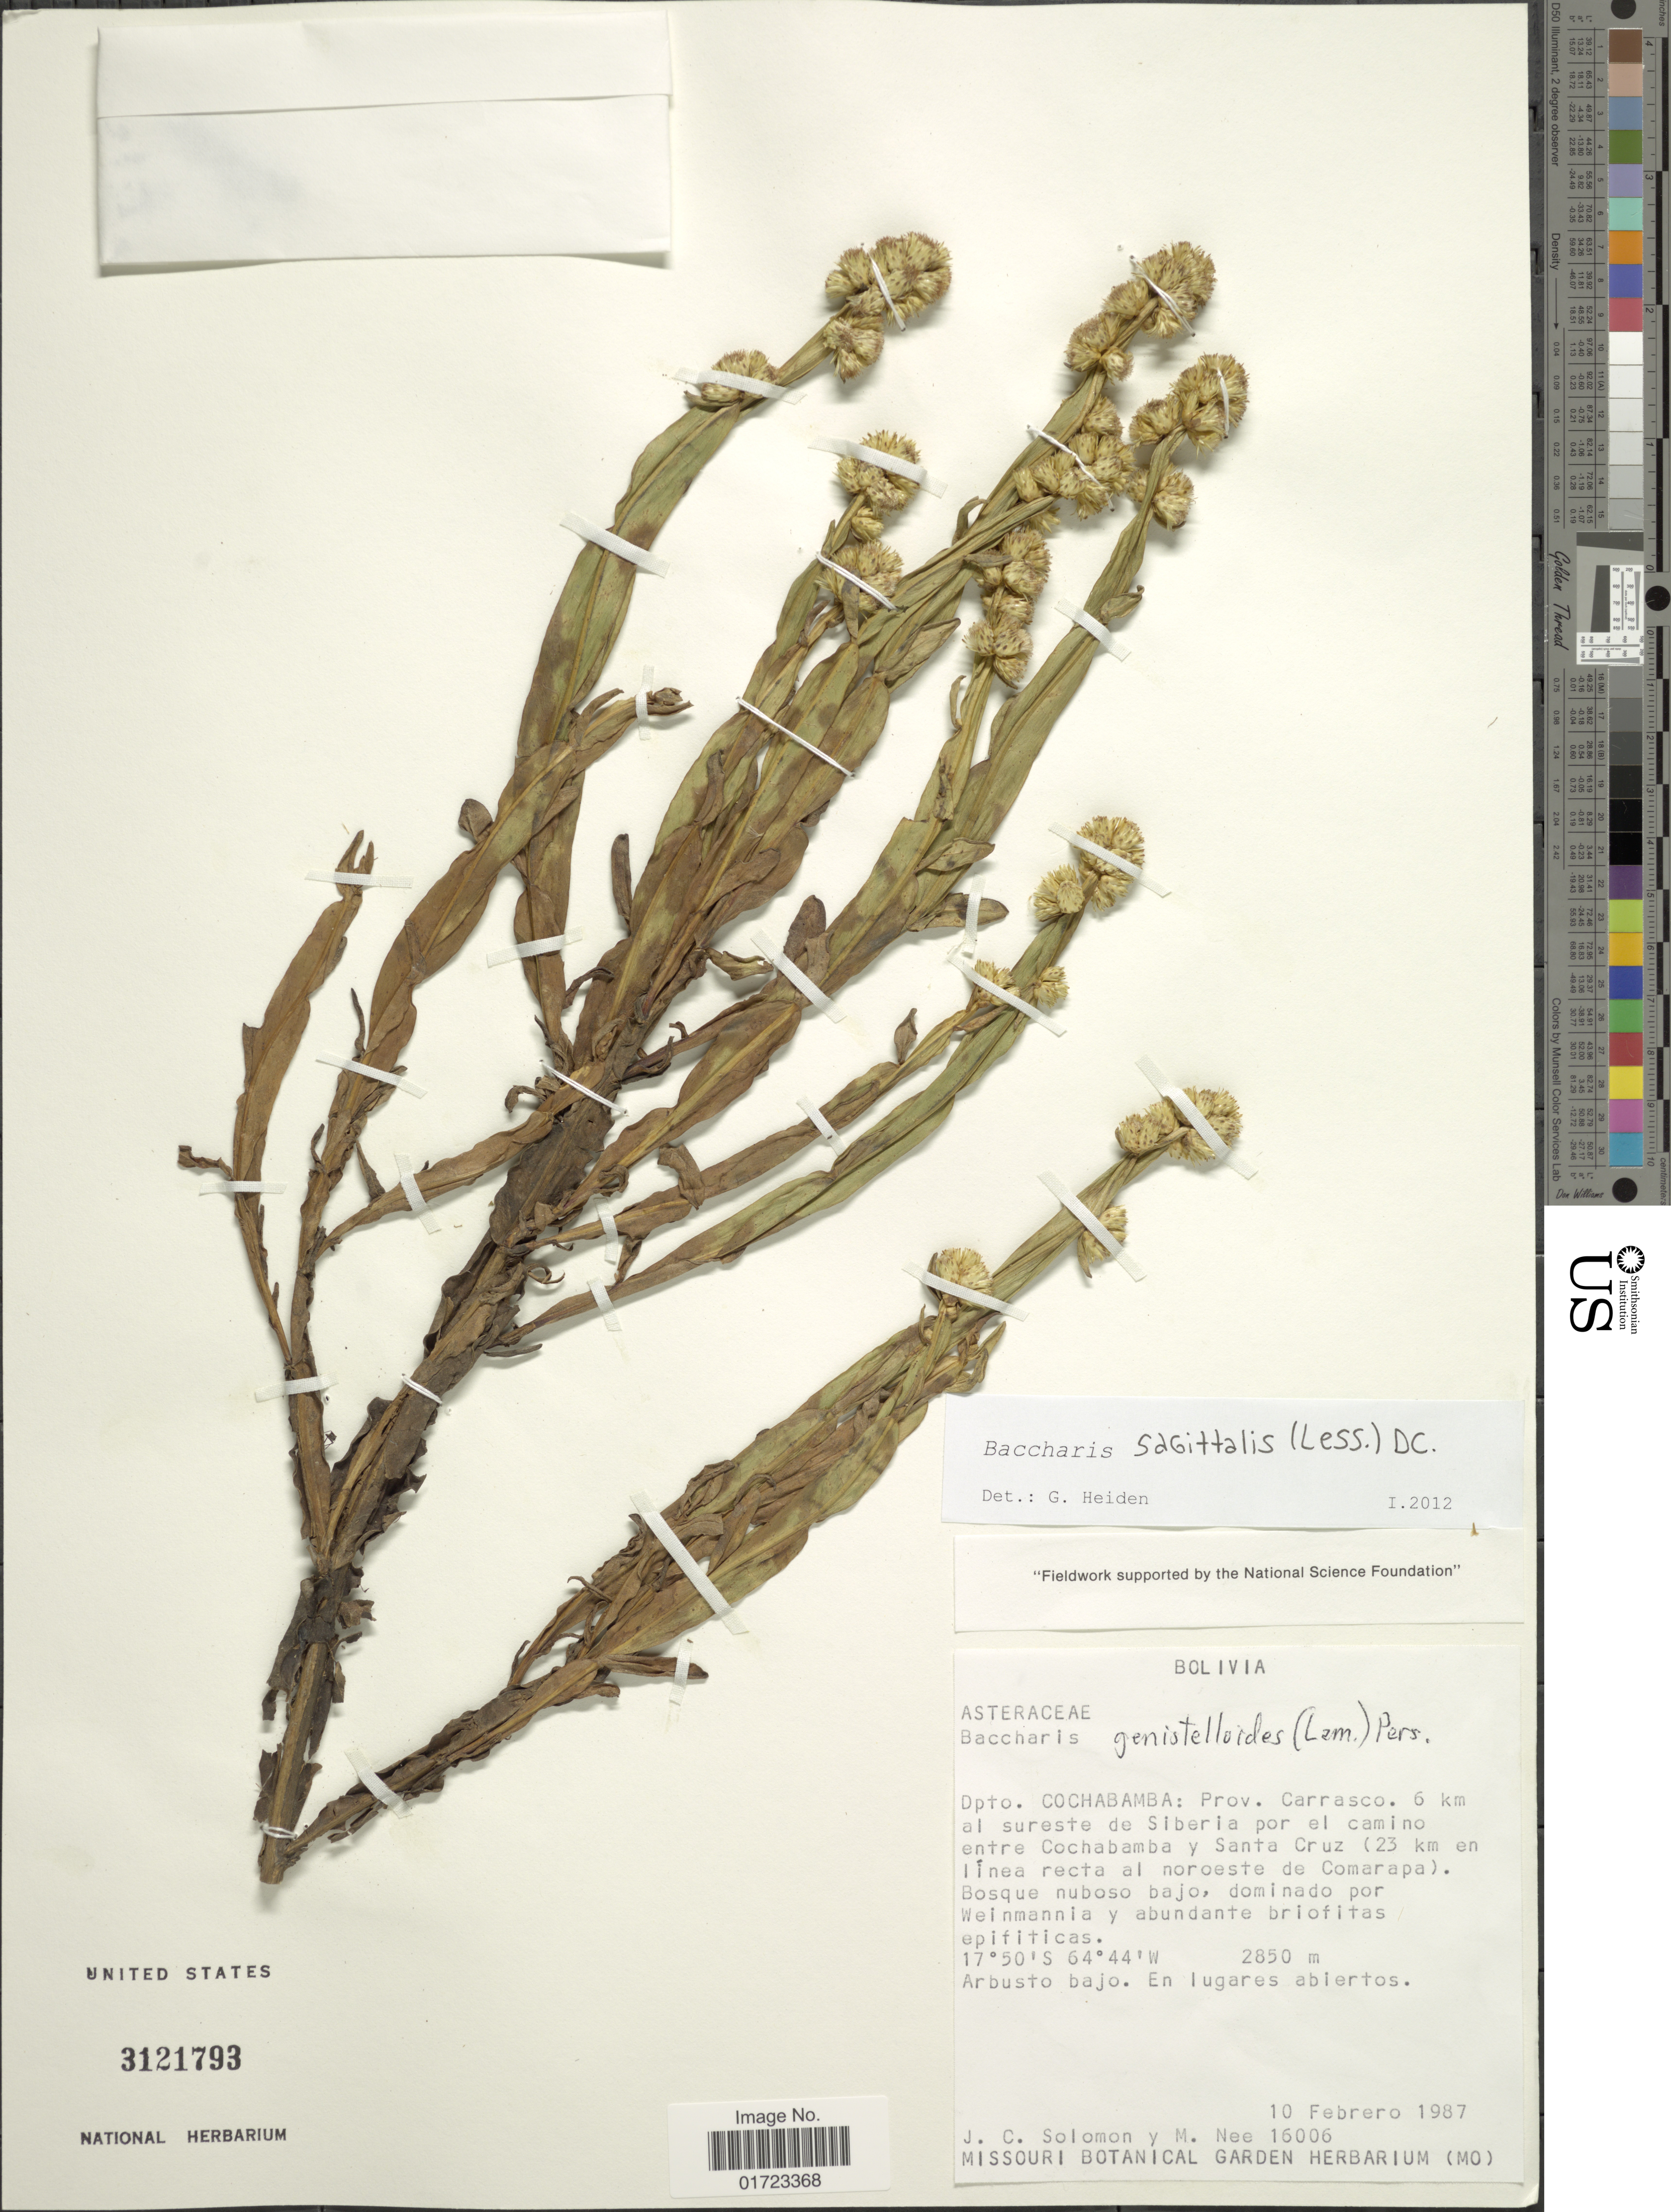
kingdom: Plantae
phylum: Tracheophyta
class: Magnoliopsida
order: Asterales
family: Asteraceae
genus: Baccharis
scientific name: Baccharis sagittalis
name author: (Less.) DC.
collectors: J. C. Solomon & M. Nee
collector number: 16006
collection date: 1987-02-10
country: Bolivia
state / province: Cochabamba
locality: Bolivia. Dpto.Cochabamba: Prov. Carrasco. 6 km al sureste de Siberia por el camino entre Cochabamba y Santa Scruz (23 km en linea recta al noroeste de Comarapa).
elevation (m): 2850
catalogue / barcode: US 3121793